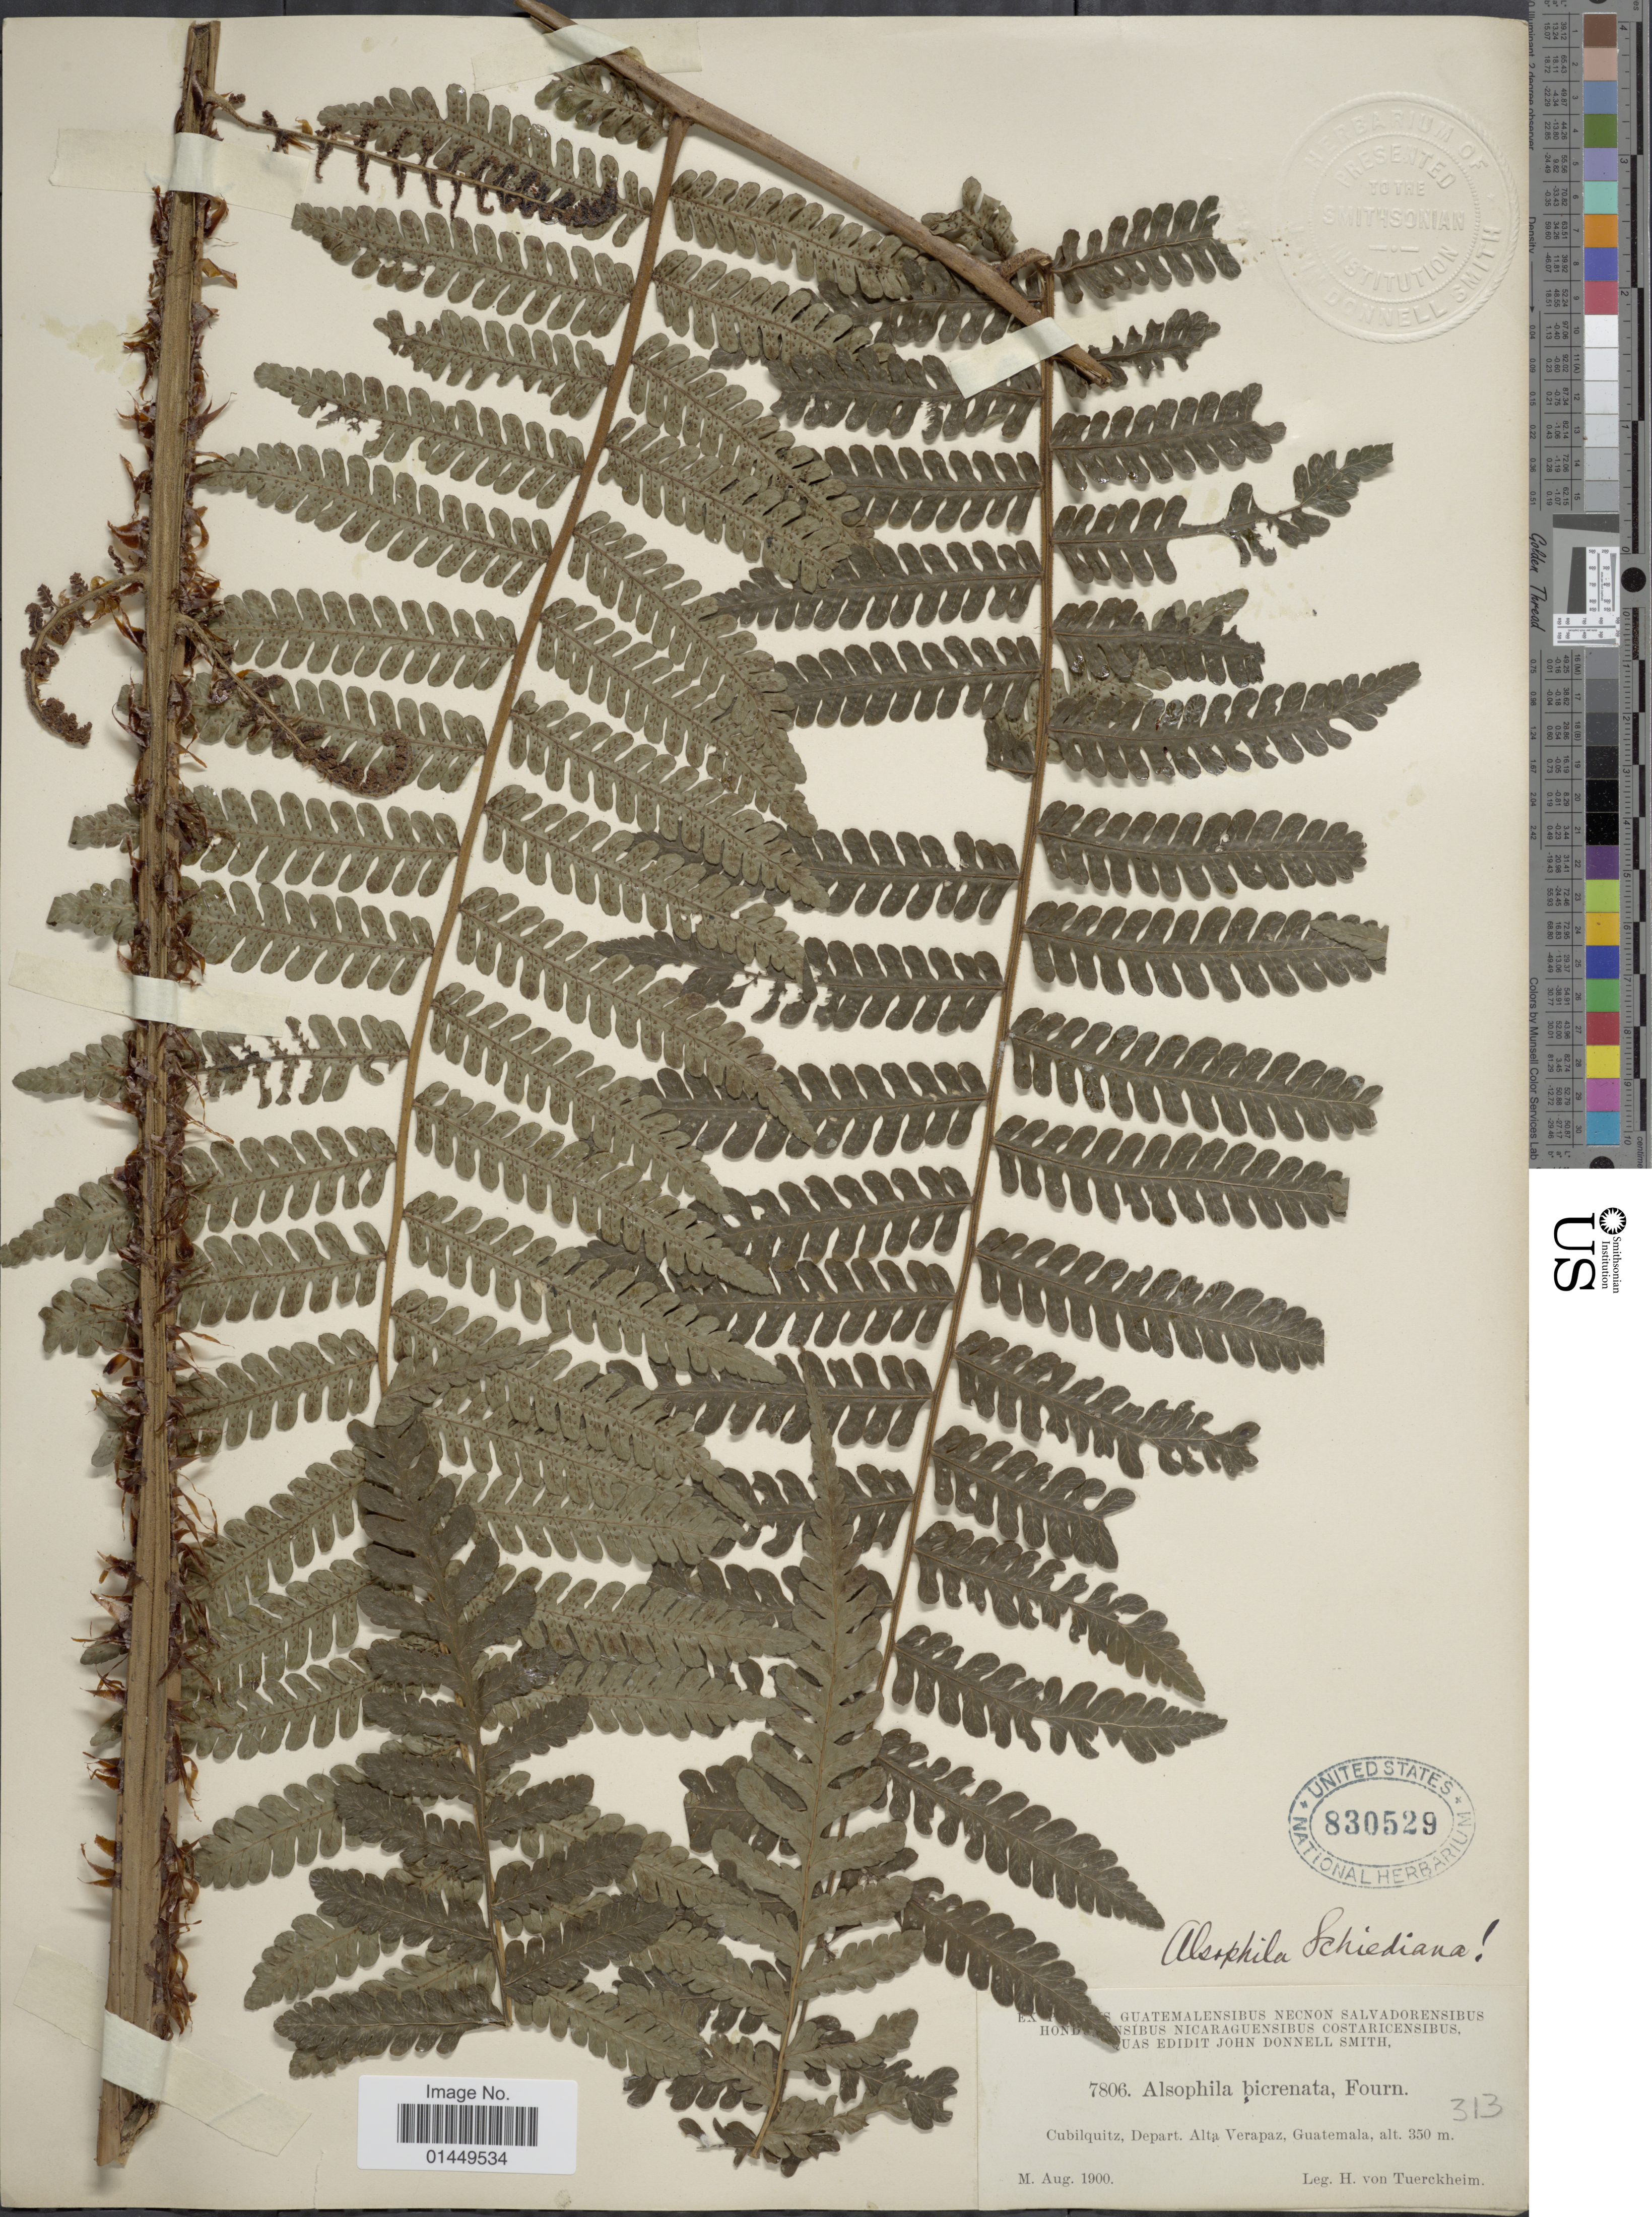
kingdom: Plantae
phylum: Tracheophyta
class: Polypodiopsida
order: Cyatheales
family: Cyatheaceae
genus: Cyathea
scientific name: Cyathea schiedeana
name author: (C. Presl) Domin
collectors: H. von Türckheim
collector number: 7806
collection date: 1900-08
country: Guatemala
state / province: Alta Verapaz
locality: Cubilquitz, Depart. Alta Verapaz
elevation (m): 350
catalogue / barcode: US 830529